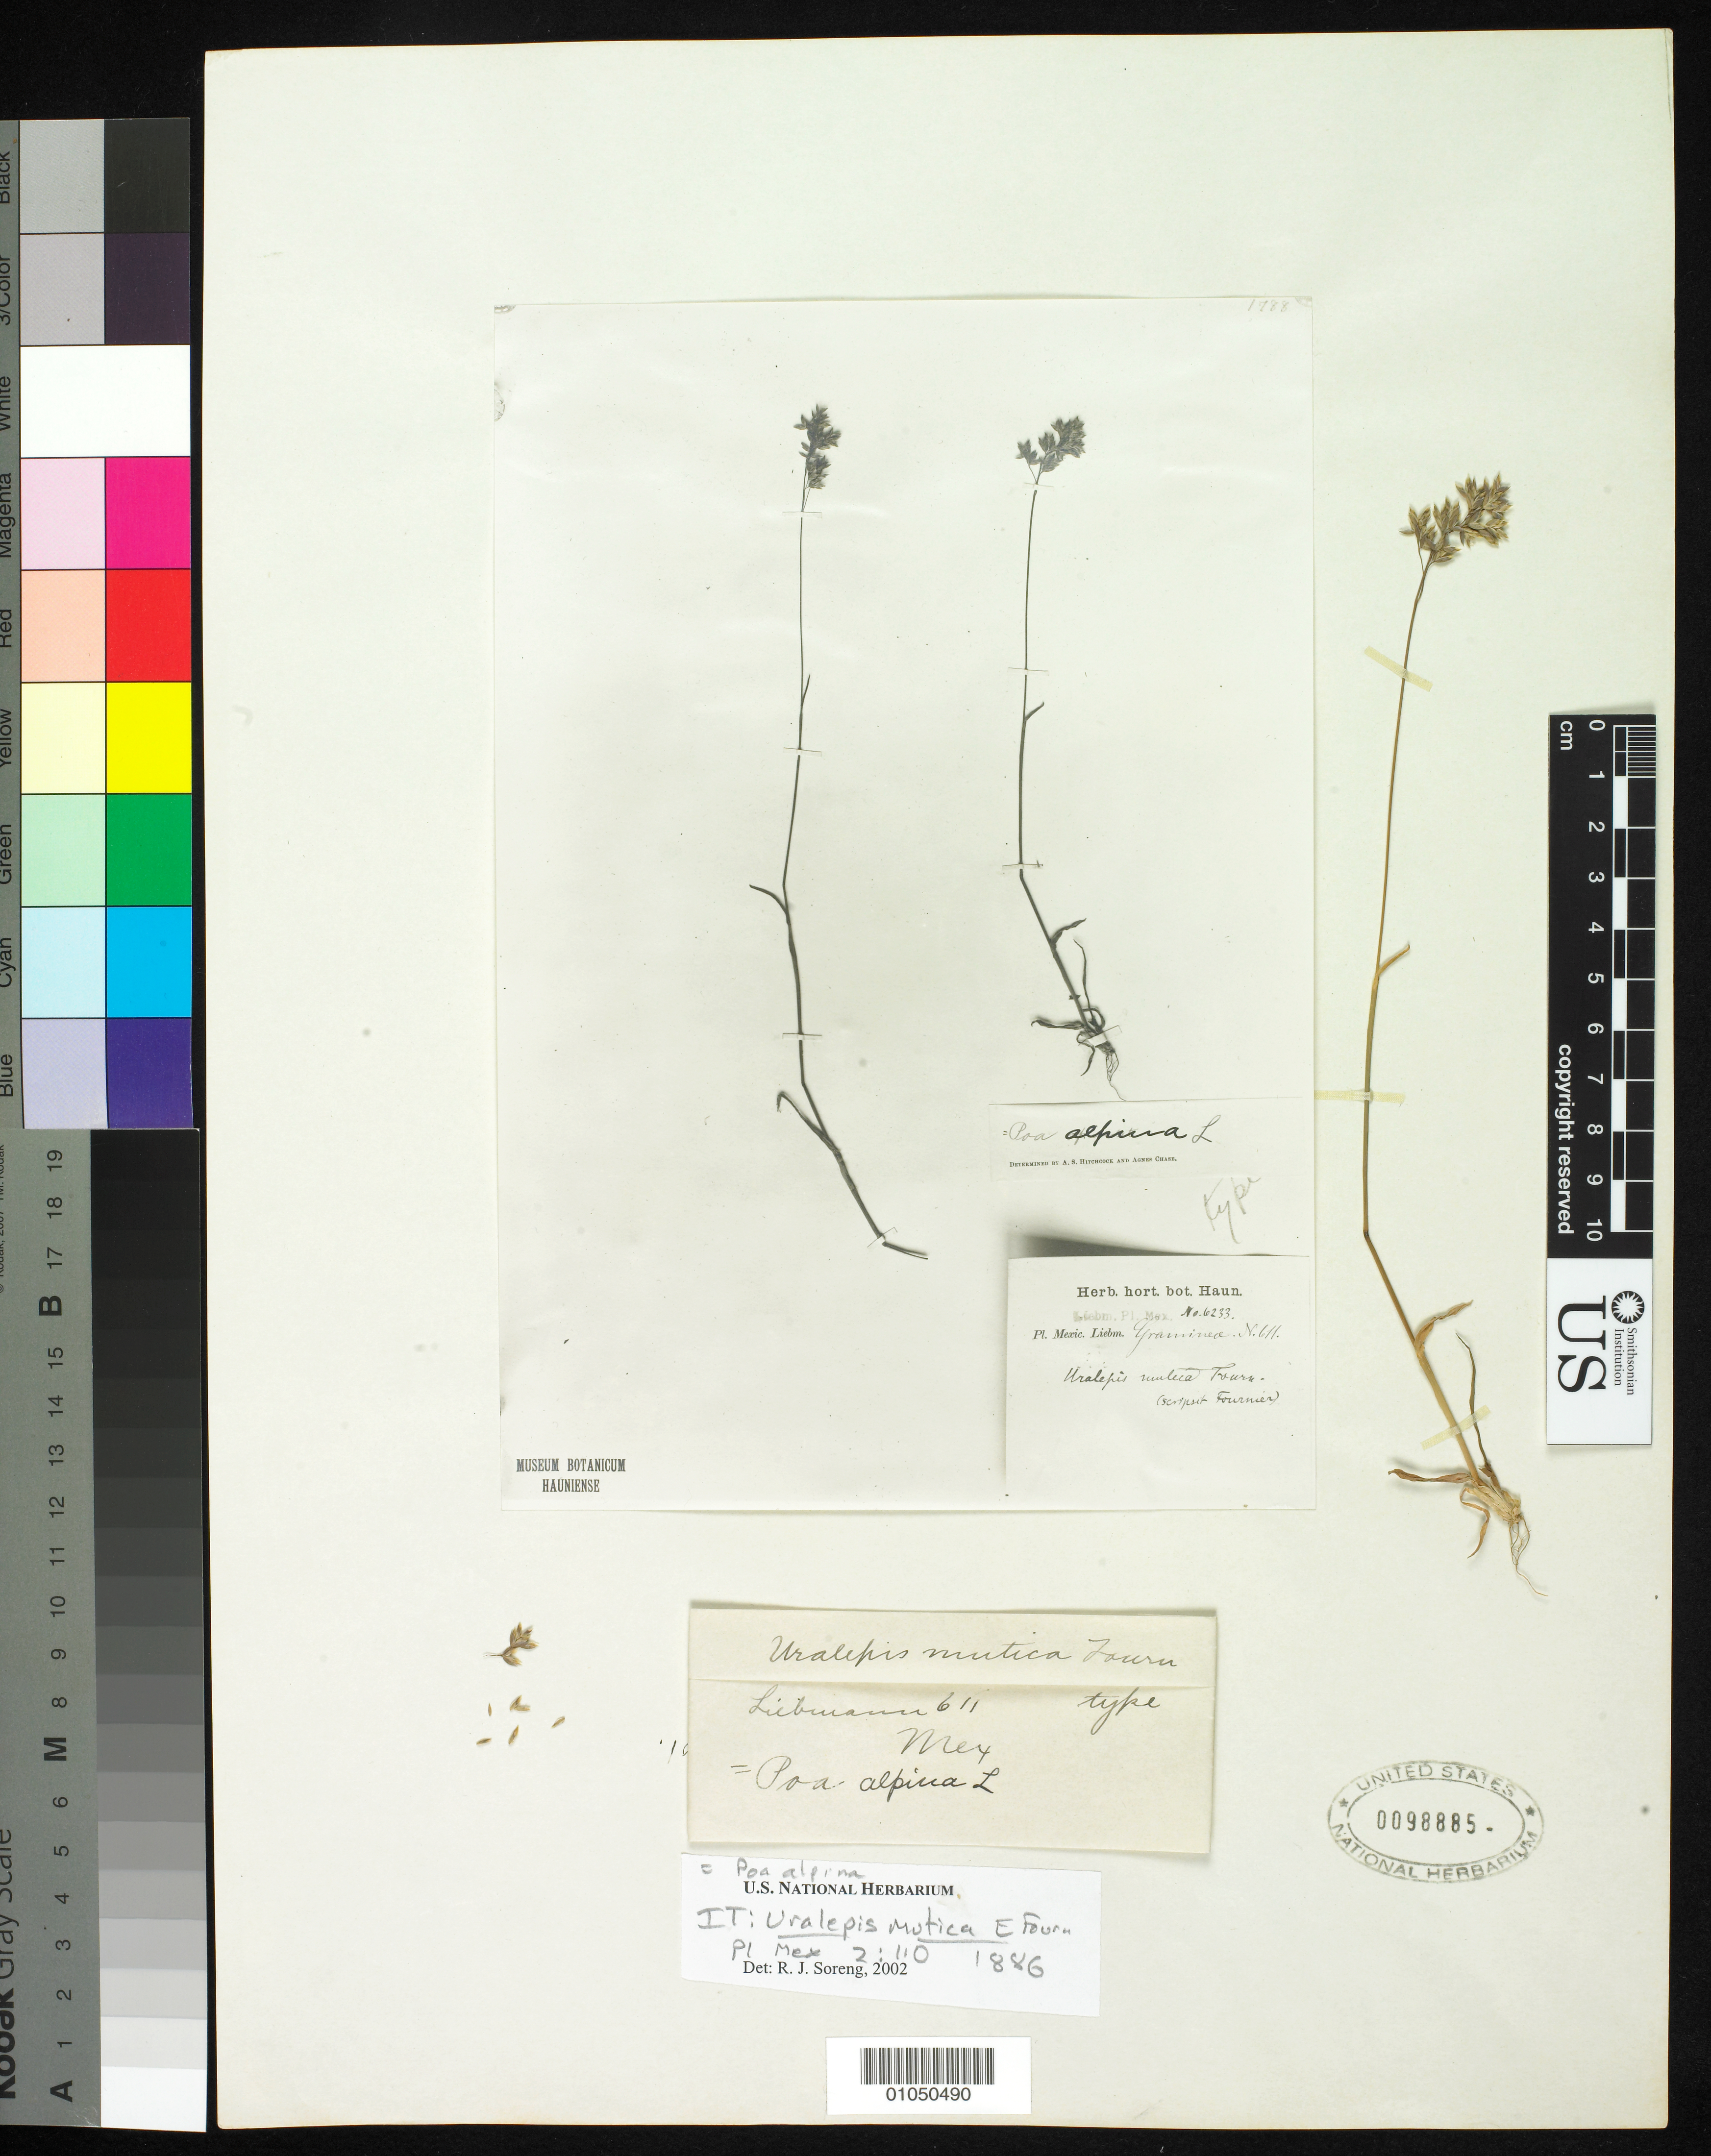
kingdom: Plantae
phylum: Tracheophyta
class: Liliopsida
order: Poales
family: Poaceae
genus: Uralepis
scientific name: Uralepis mutica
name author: E. Fourn.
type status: Isotype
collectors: F. M. Liebmann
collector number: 611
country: Mexico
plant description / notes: Photo and fragmentary material of type specimen ex herb. Hauniense.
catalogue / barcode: US 98885